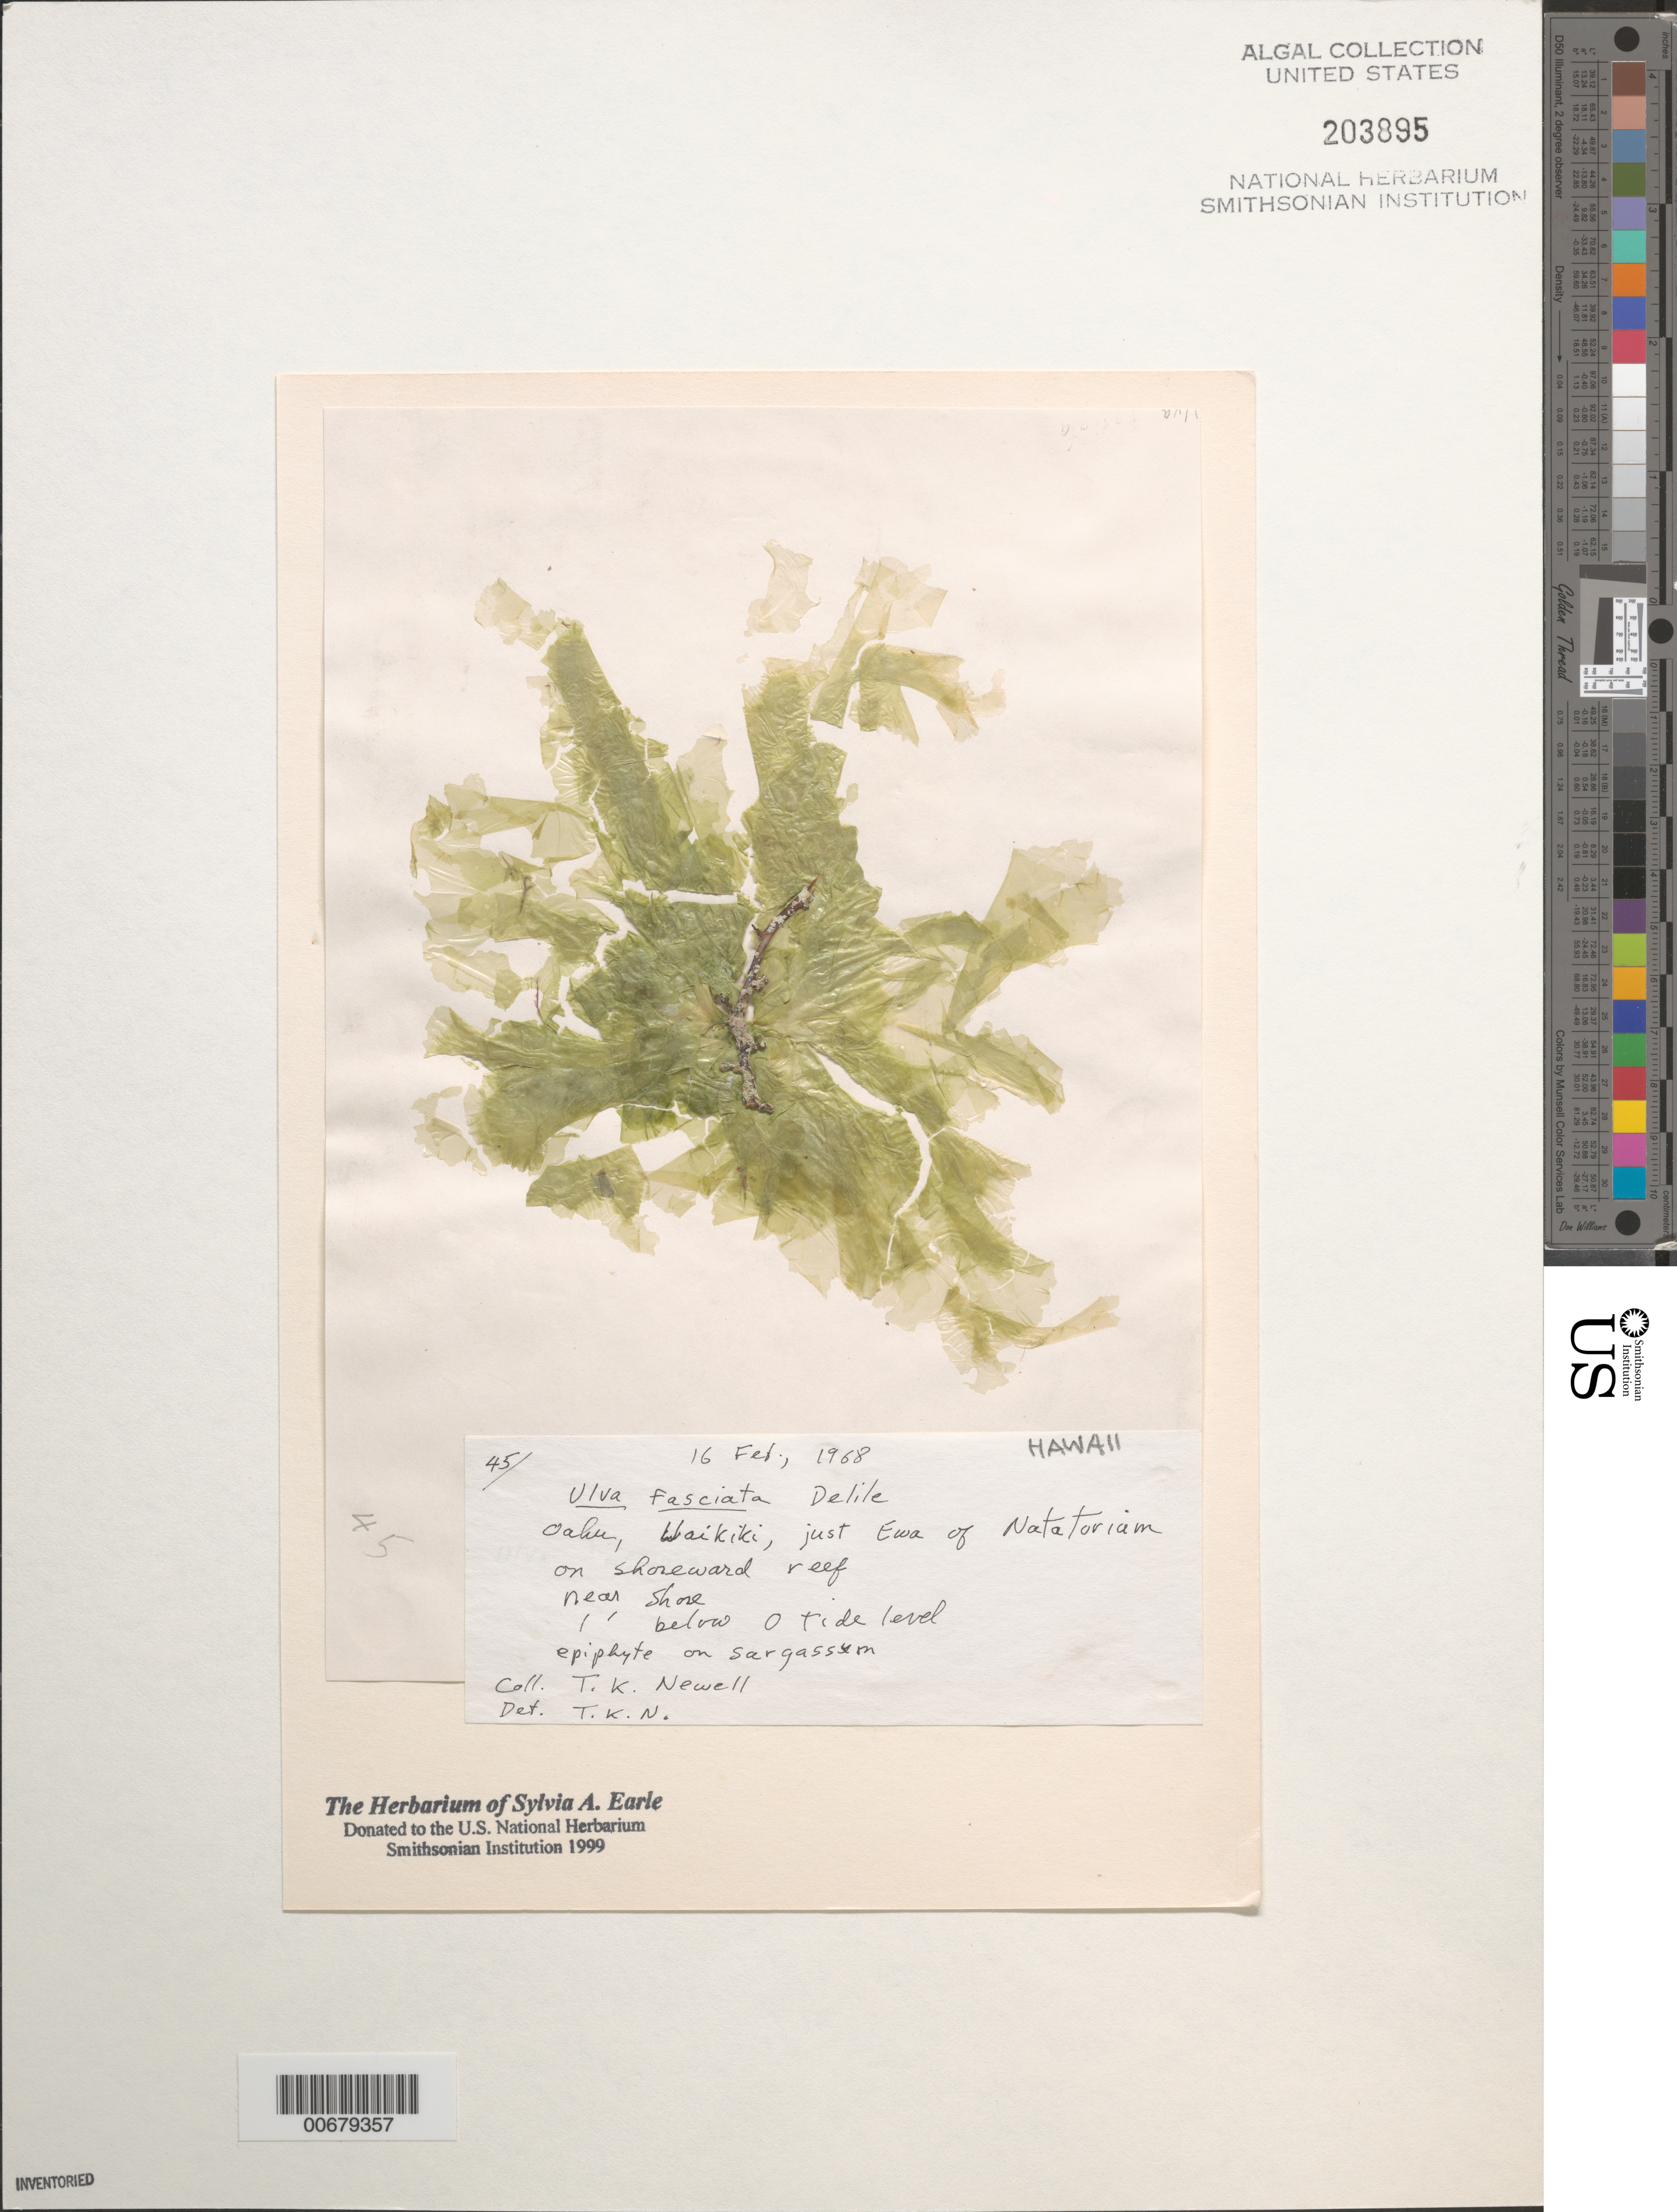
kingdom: Plantae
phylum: Chlorophyta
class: Ulvophyceae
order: Ulvales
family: Ulvaceae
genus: Ulva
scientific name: Ulva lactuca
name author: L.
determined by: Algae name updating Project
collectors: T. K. Newell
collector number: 45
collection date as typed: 16 Feb 1968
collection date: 1968-02-16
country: United States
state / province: Hawaii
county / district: Honolulu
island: Oahu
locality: Waikiki just east or Ewa of Natatorium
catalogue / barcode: US 203895